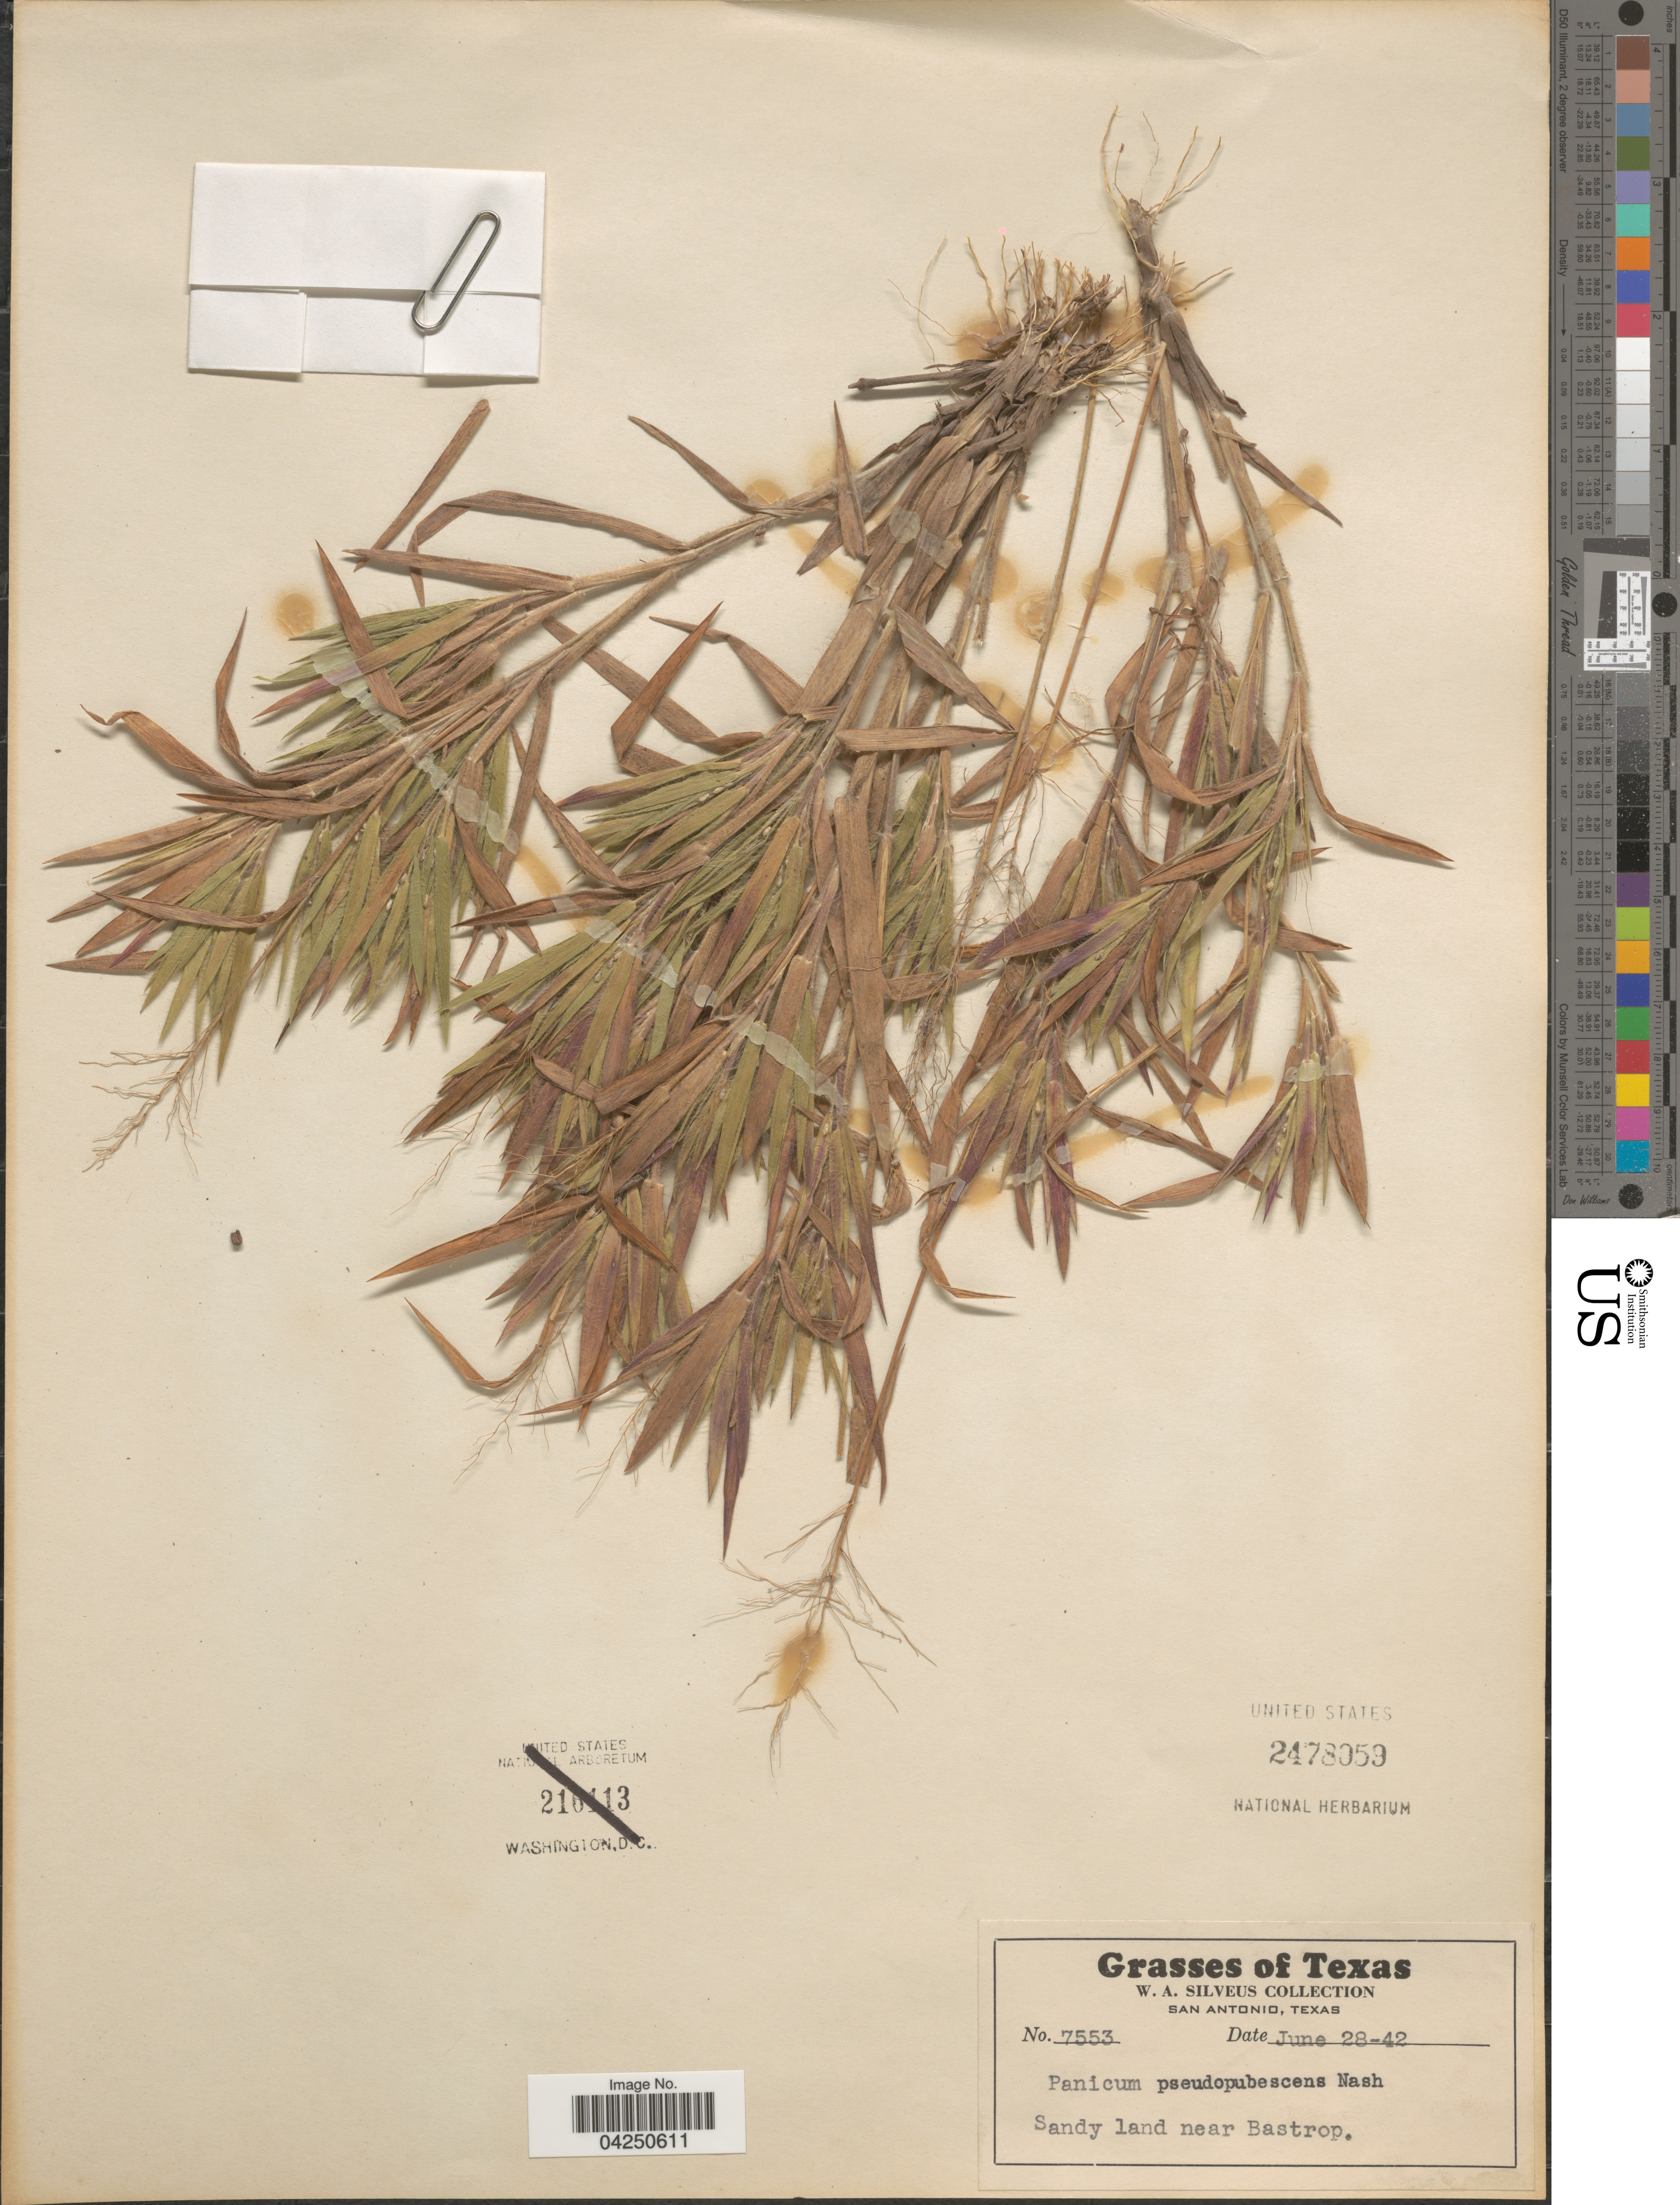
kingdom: Plantae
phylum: Tracheophyta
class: Liliopsida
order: Poales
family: Poaceae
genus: Dichanthelium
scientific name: Dichanthelium acuminatum var. acuminatum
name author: (Sw.) Gould & C.A. Clark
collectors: W. Silveus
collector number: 7553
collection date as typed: Transcribed d/m/y: 28/6/42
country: United States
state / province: Texas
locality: Sandy land near Bastrop.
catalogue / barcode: US 2478059